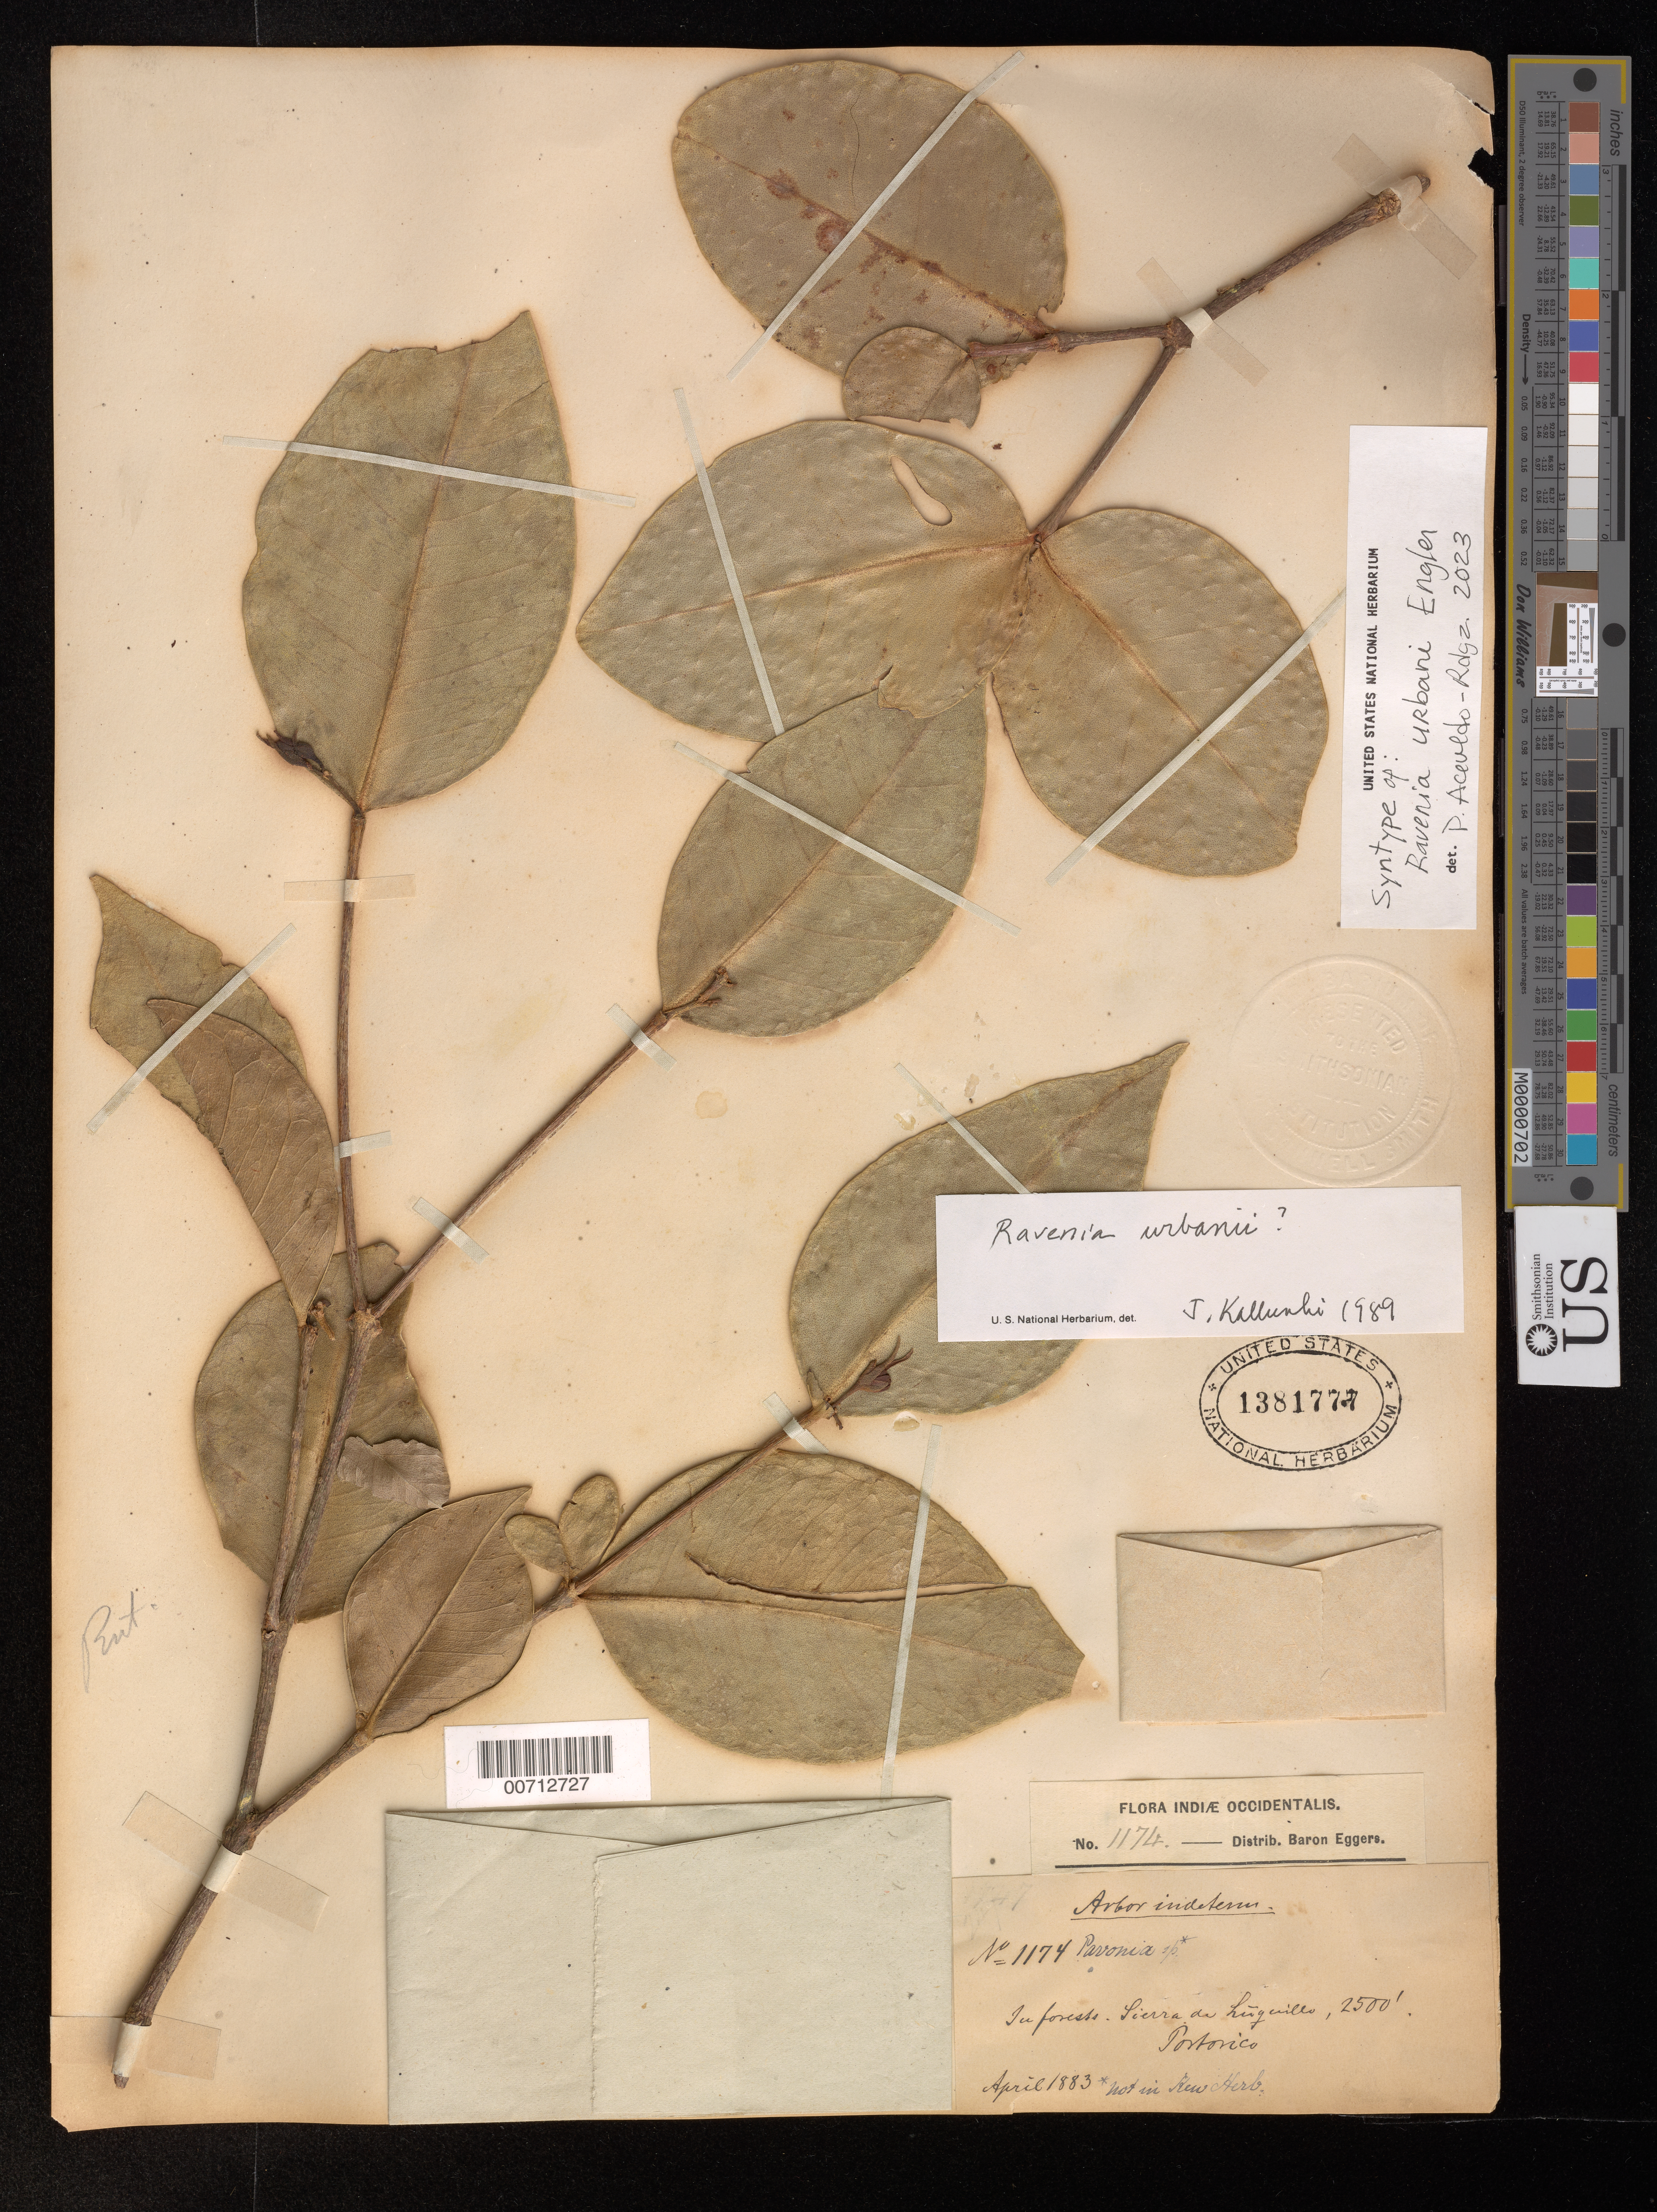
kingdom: Plantae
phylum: Tracheophyta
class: Magnoliopsida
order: Sapindales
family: Rutaceae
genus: Ravenia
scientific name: Ravenia urbani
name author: Engl.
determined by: Acevedo-Rodríguez, P., (BOT), Smithsonian Institution - National Museum of Natural History (UNITED STATES)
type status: Syntype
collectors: H. F. A. von Eggers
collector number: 1174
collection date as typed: Apr 1883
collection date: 1883-04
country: Puerto Rico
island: Greater Antilles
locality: Sierra de Luquillo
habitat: In forest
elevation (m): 762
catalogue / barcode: US 1381777